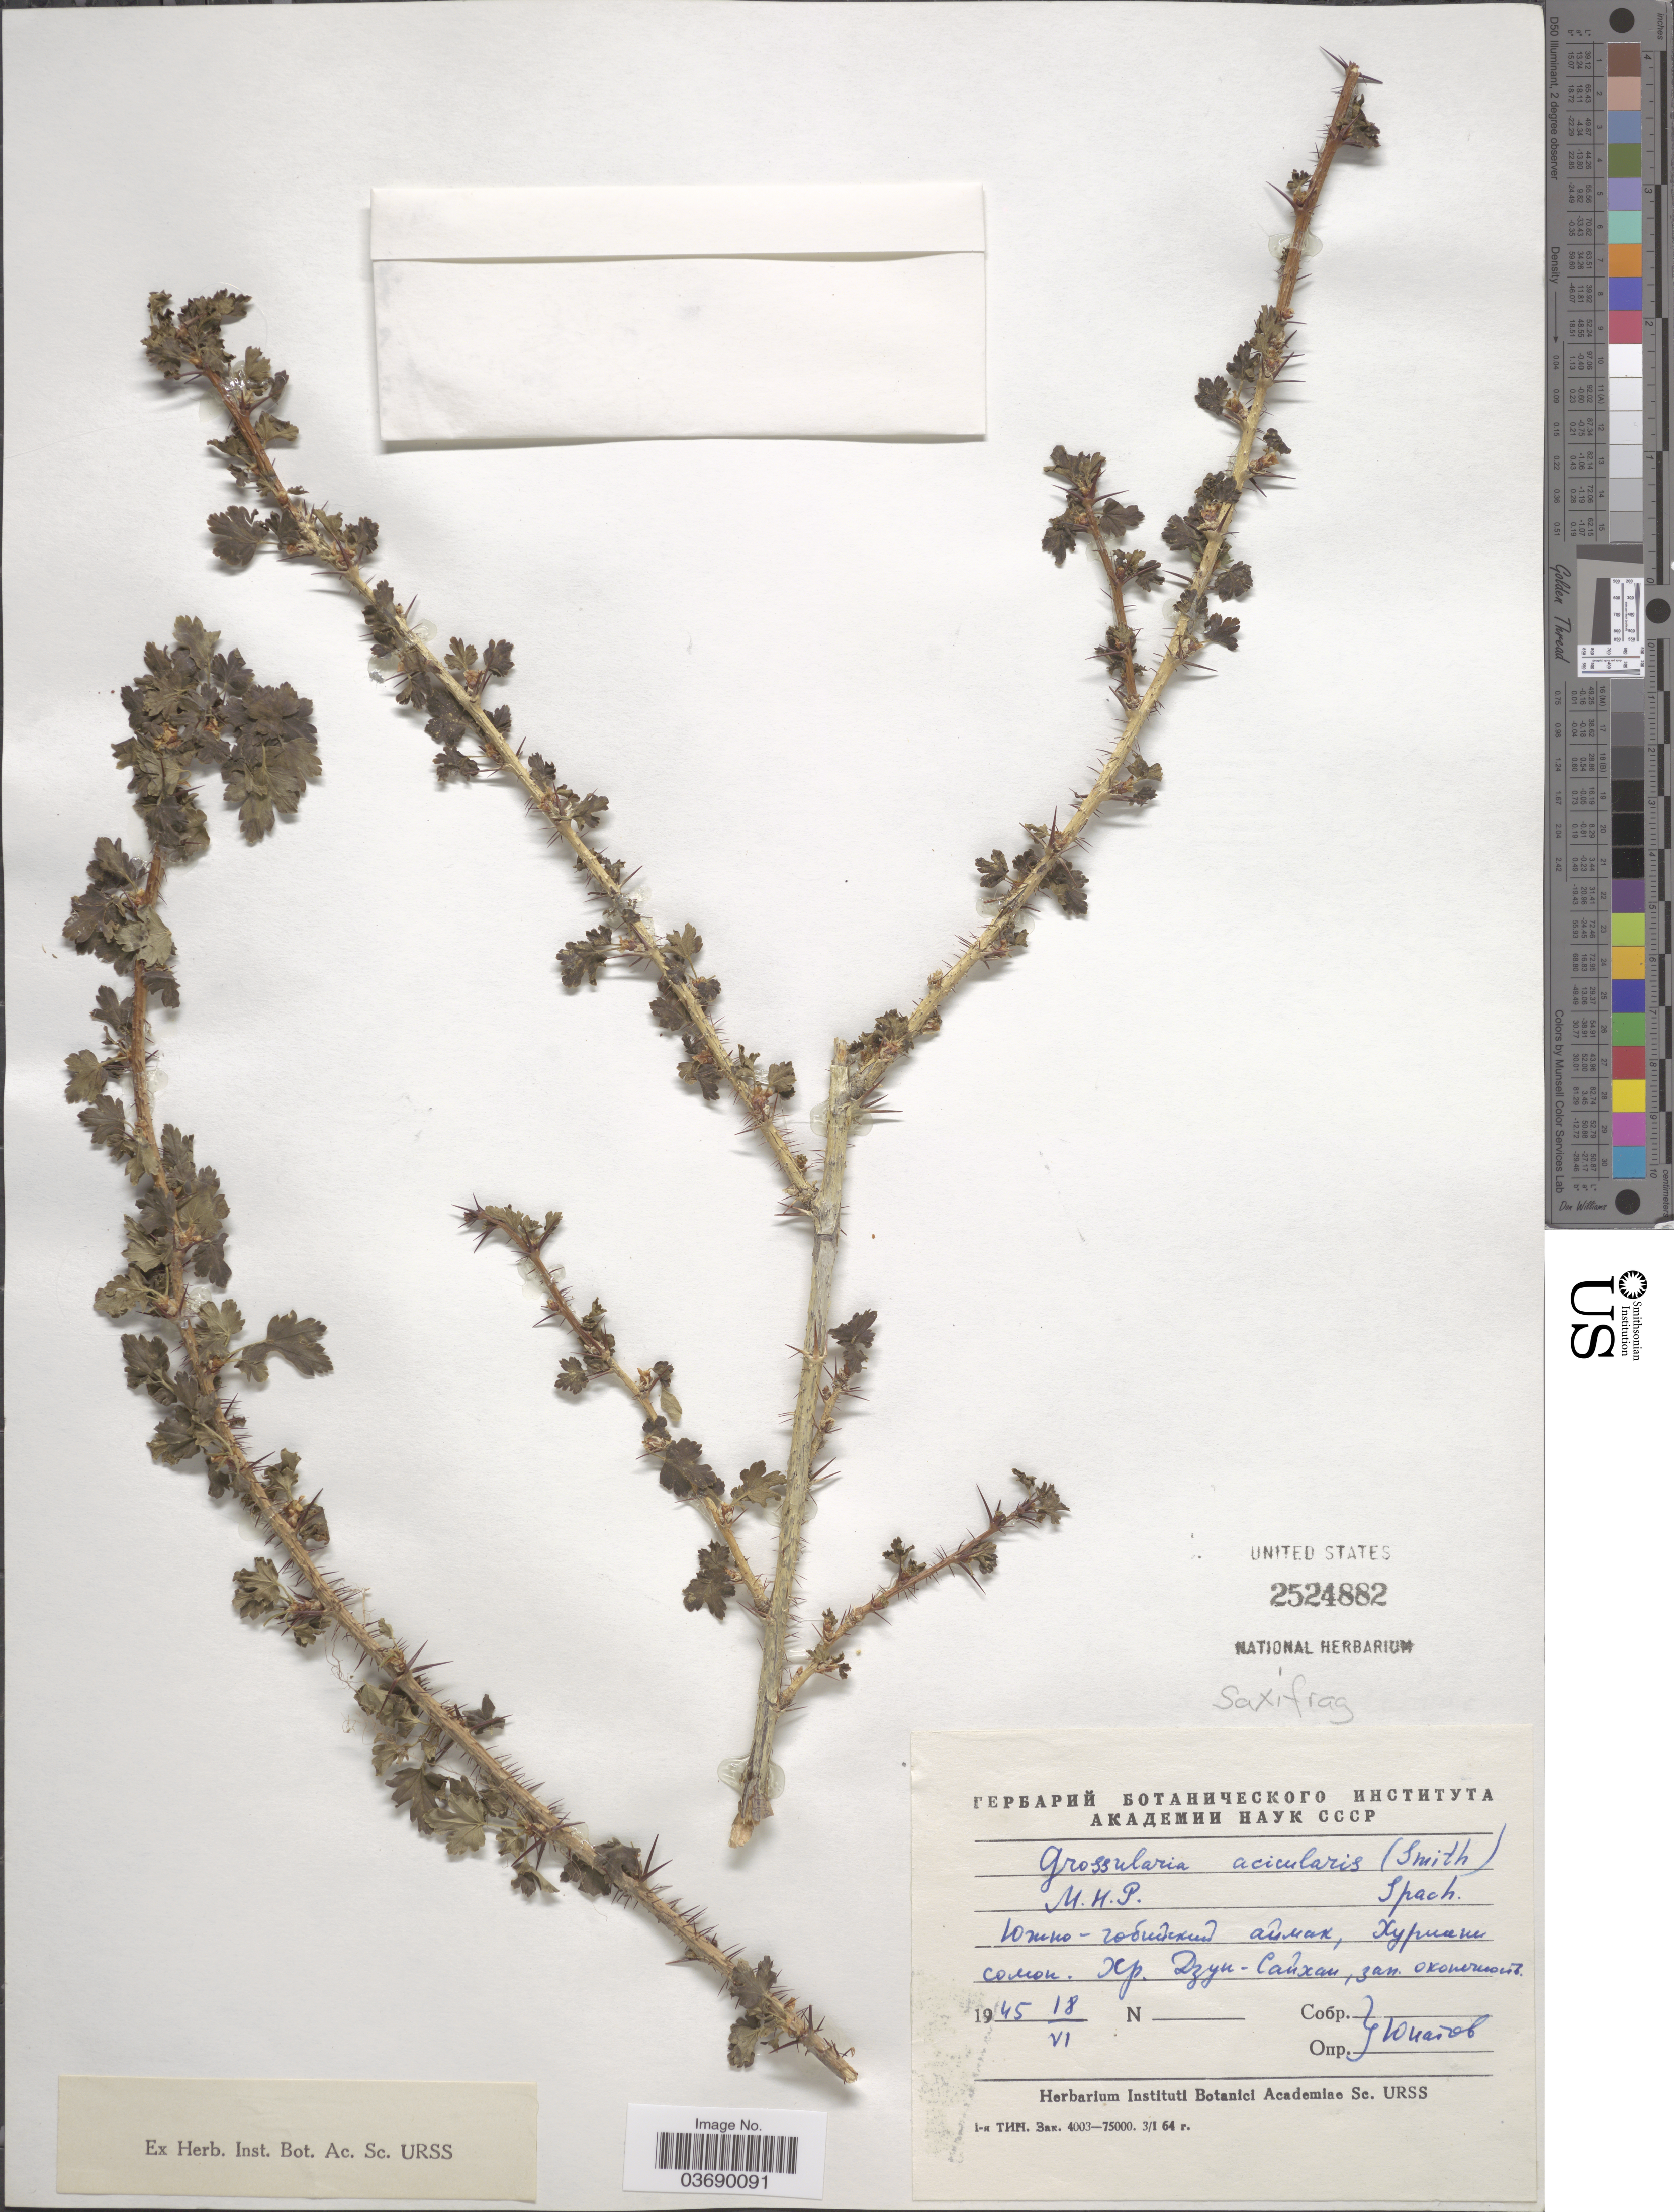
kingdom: Plantae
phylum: Tracheophyta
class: Magnoliopsida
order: Saxifragales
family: Grossulariaceae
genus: Ribes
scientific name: Ribes aciculare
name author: Sm.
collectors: Unatov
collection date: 1945-06-18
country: Mongolia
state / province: Omnogovi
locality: Dzuun Sayhan Uul Mts.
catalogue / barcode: US 2524882